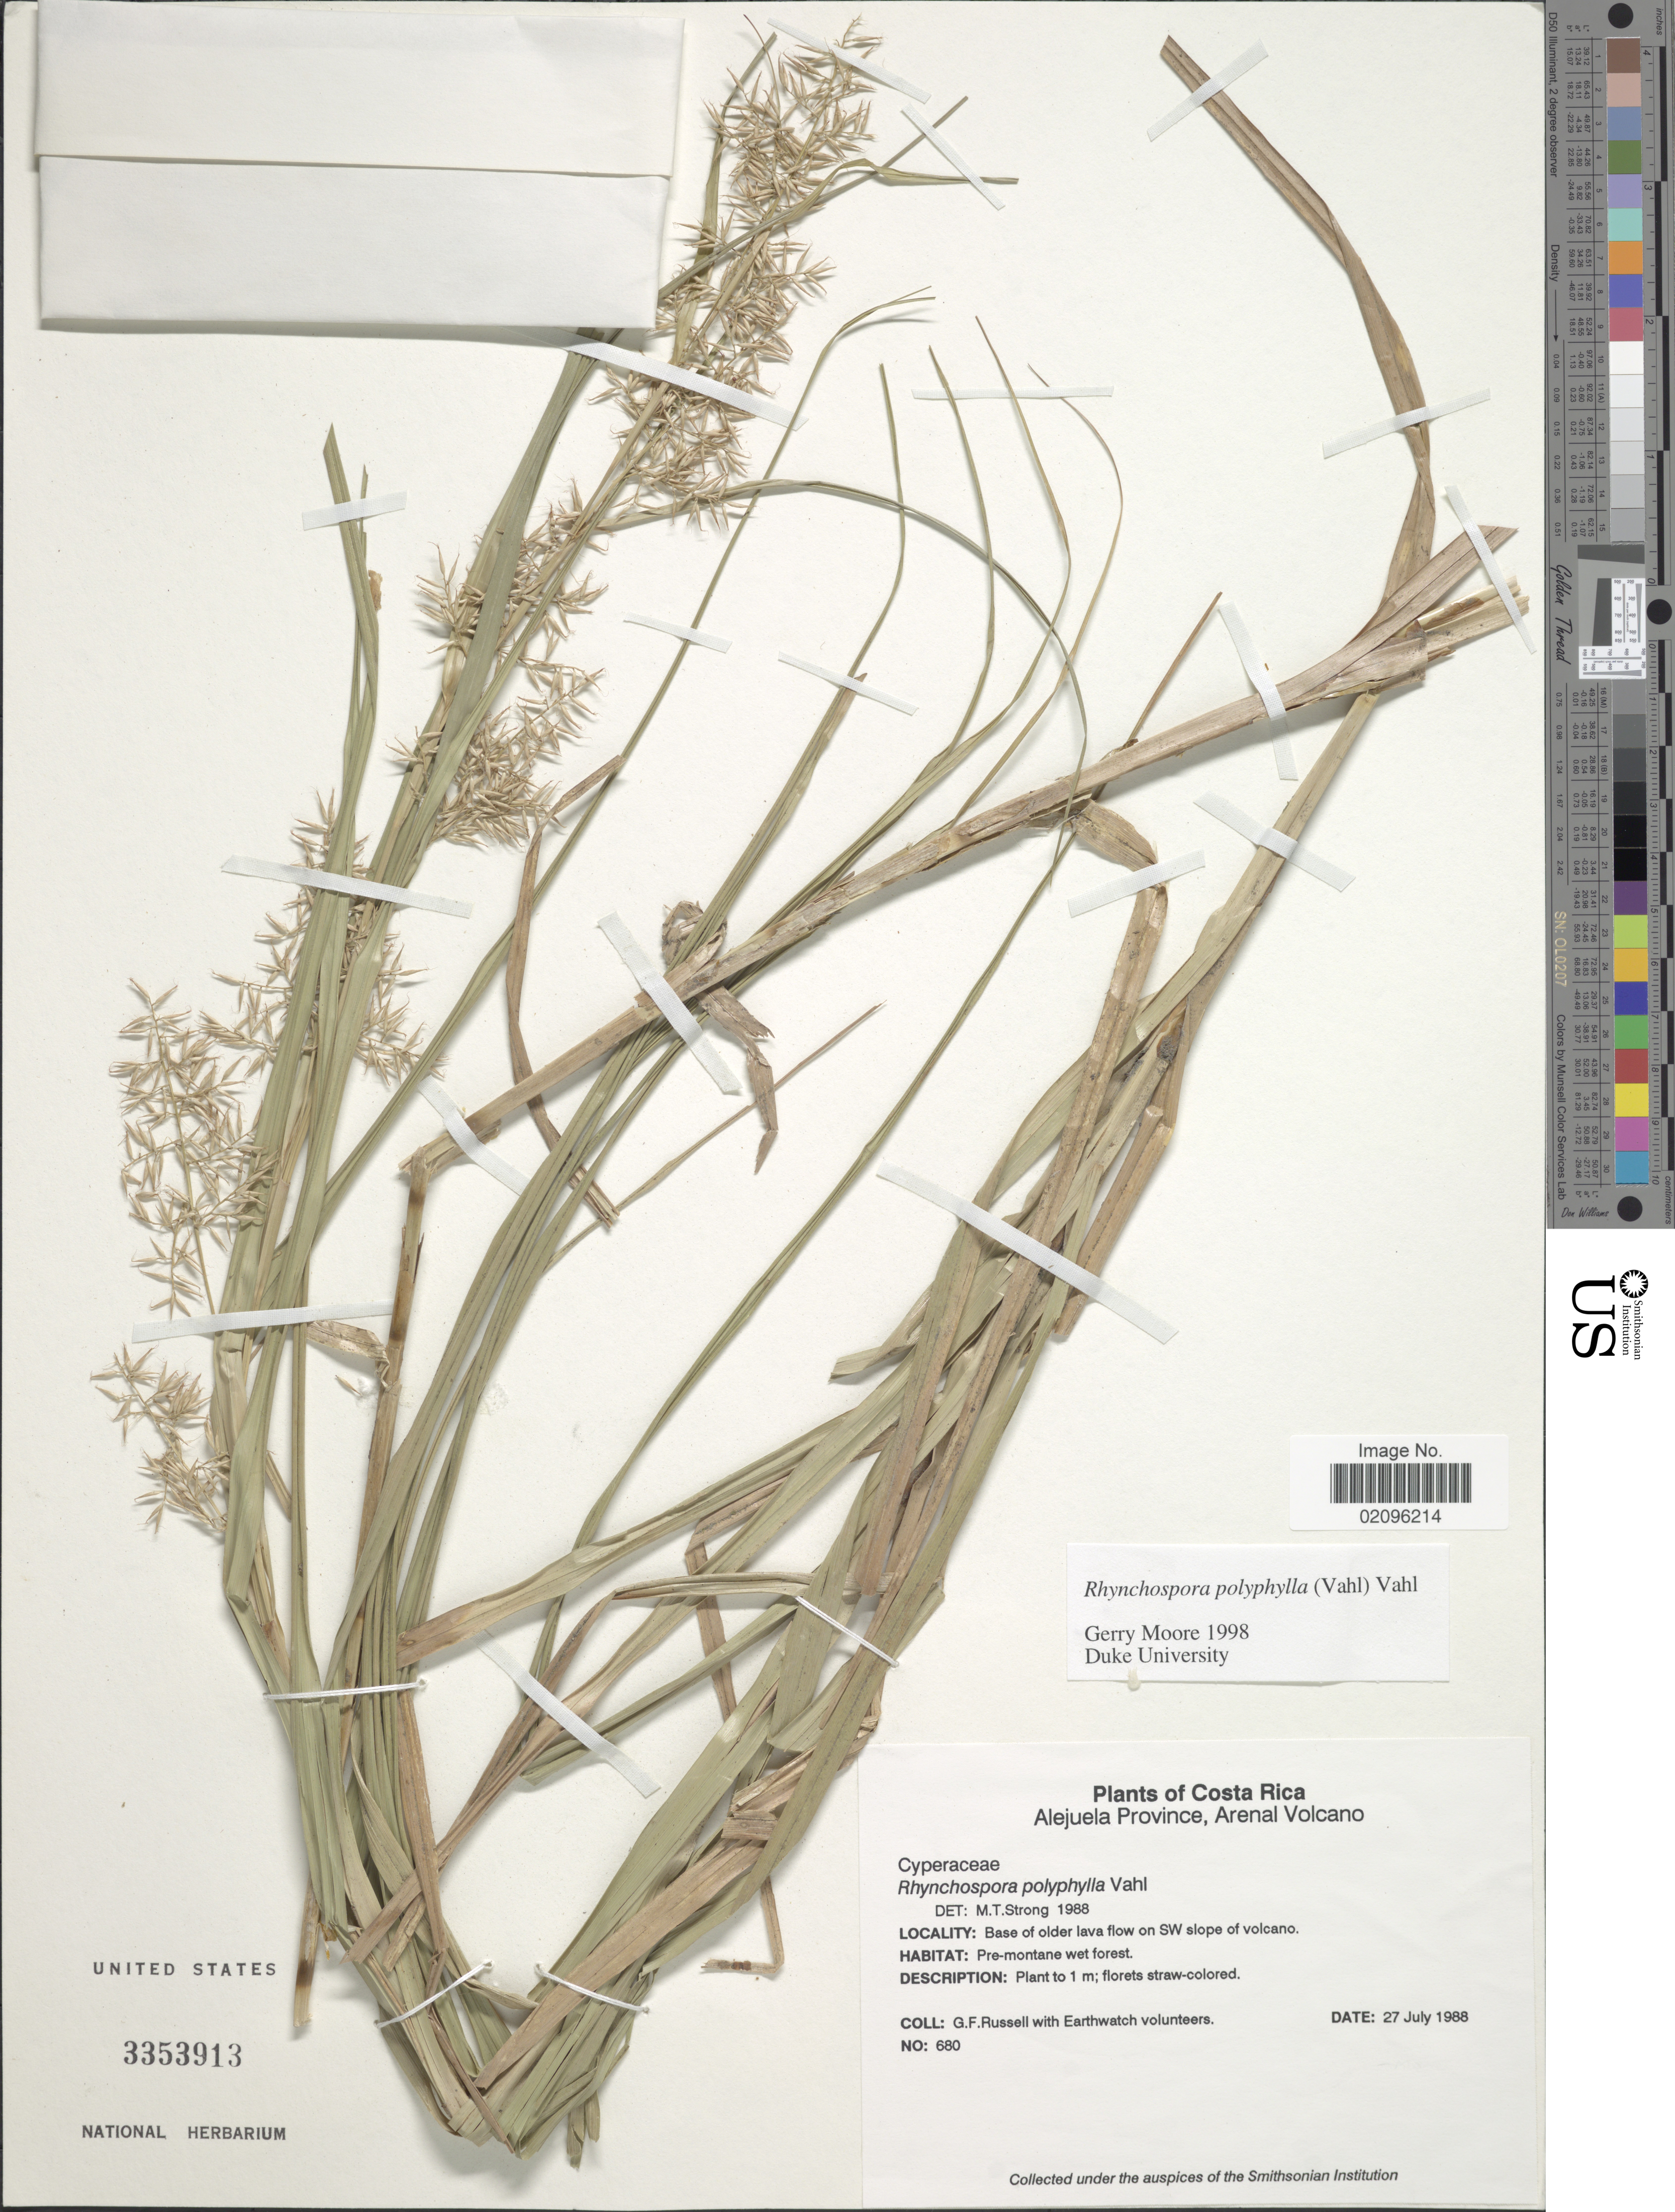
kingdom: Plantae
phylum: Tracheophyta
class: Liliopsida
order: Poales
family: Cyperaceae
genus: Rhynchospora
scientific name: Rhynchospora polyphylla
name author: (Vahl) Vahl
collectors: G. Russell & Earthwatch Volunteers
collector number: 680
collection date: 1988-07-27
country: Costa Rica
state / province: Alajuela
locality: Alejuela Province, Base of older lava flow on SW slope of volcano, Arenal Volcano.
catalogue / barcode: US 3353913